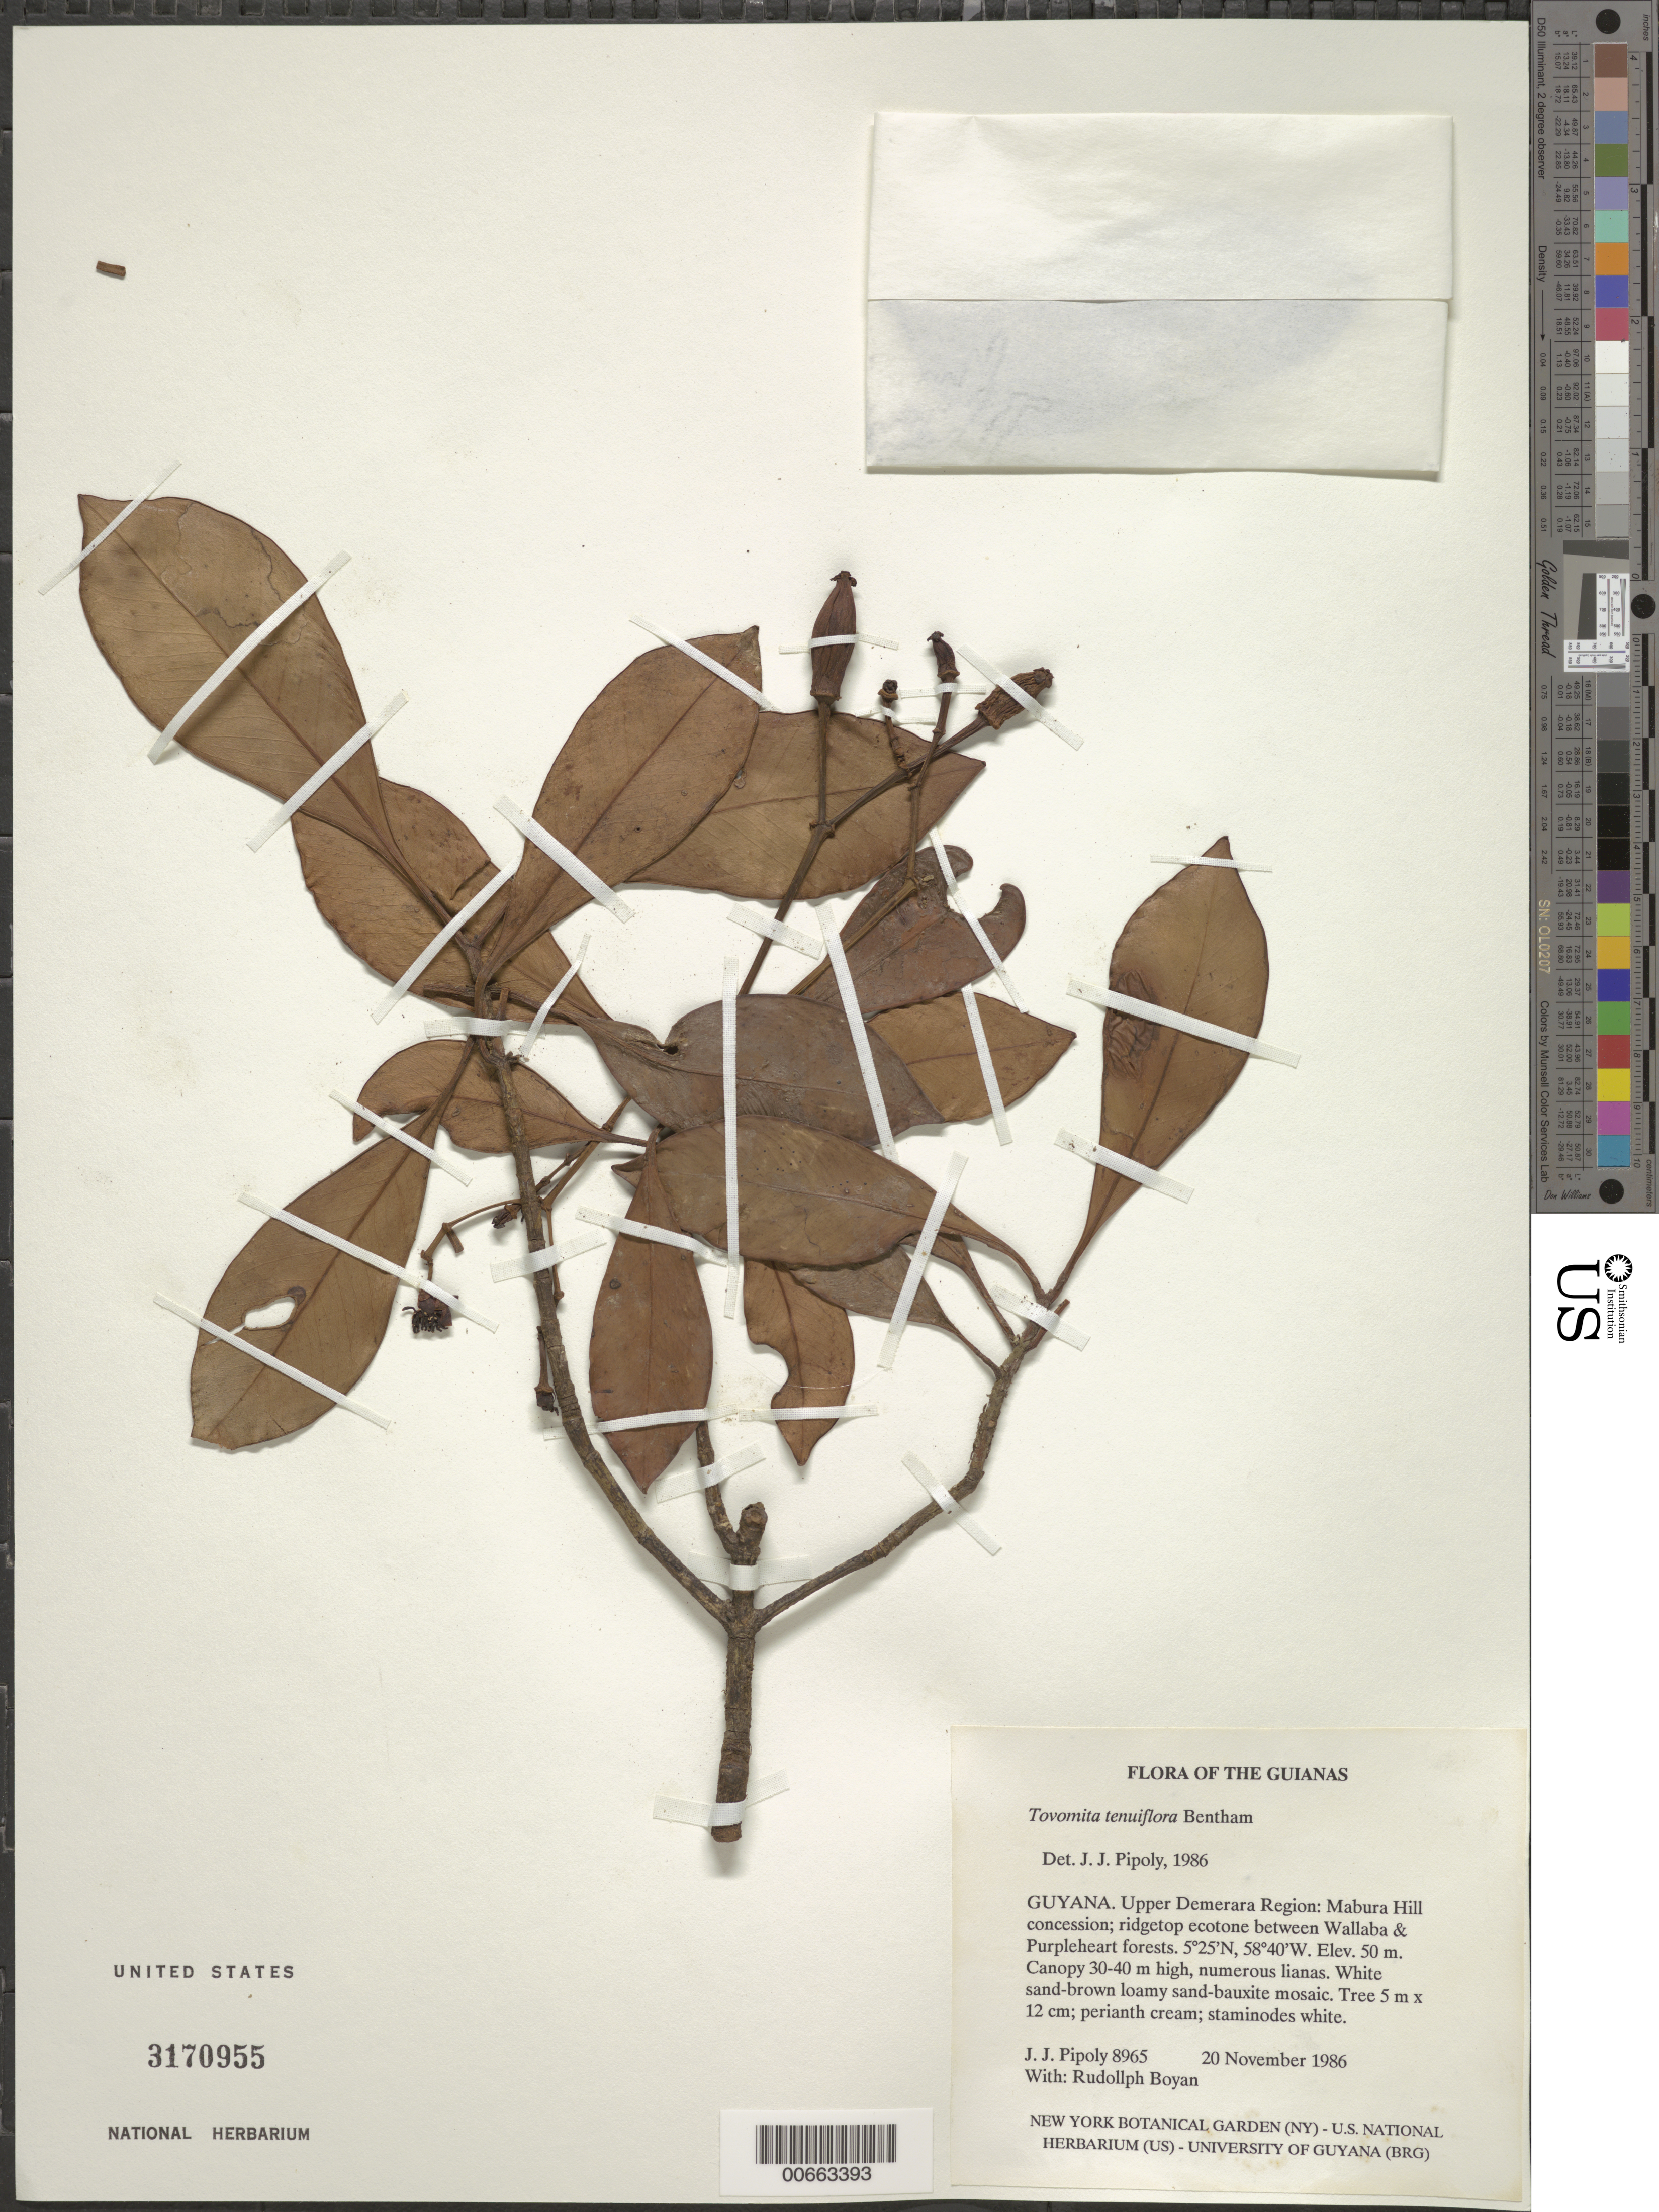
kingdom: Plantae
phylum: Tracheophyta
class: Magnoliopsida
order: Malpighiales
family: Clusiaceae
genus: Tovomita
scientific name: Tovomita tenuiflora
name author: Benth. ex Planch. & Triana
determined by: Pipoly, J. J., III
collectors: J. J. Pipoly & R. Boyan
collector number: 8965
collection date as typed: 20 November 1986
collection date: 1986-11-20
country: Guyana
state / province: U. Demerara-Berbice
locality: Mabura Hill Timber Concession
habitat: Ridgetop ecotone between Kakaralli- Wallaba & Purpleheart- Morabukea forest. White sand, brown loamy sand-bauxite mosaic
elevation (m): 50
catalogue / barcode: US 3170955